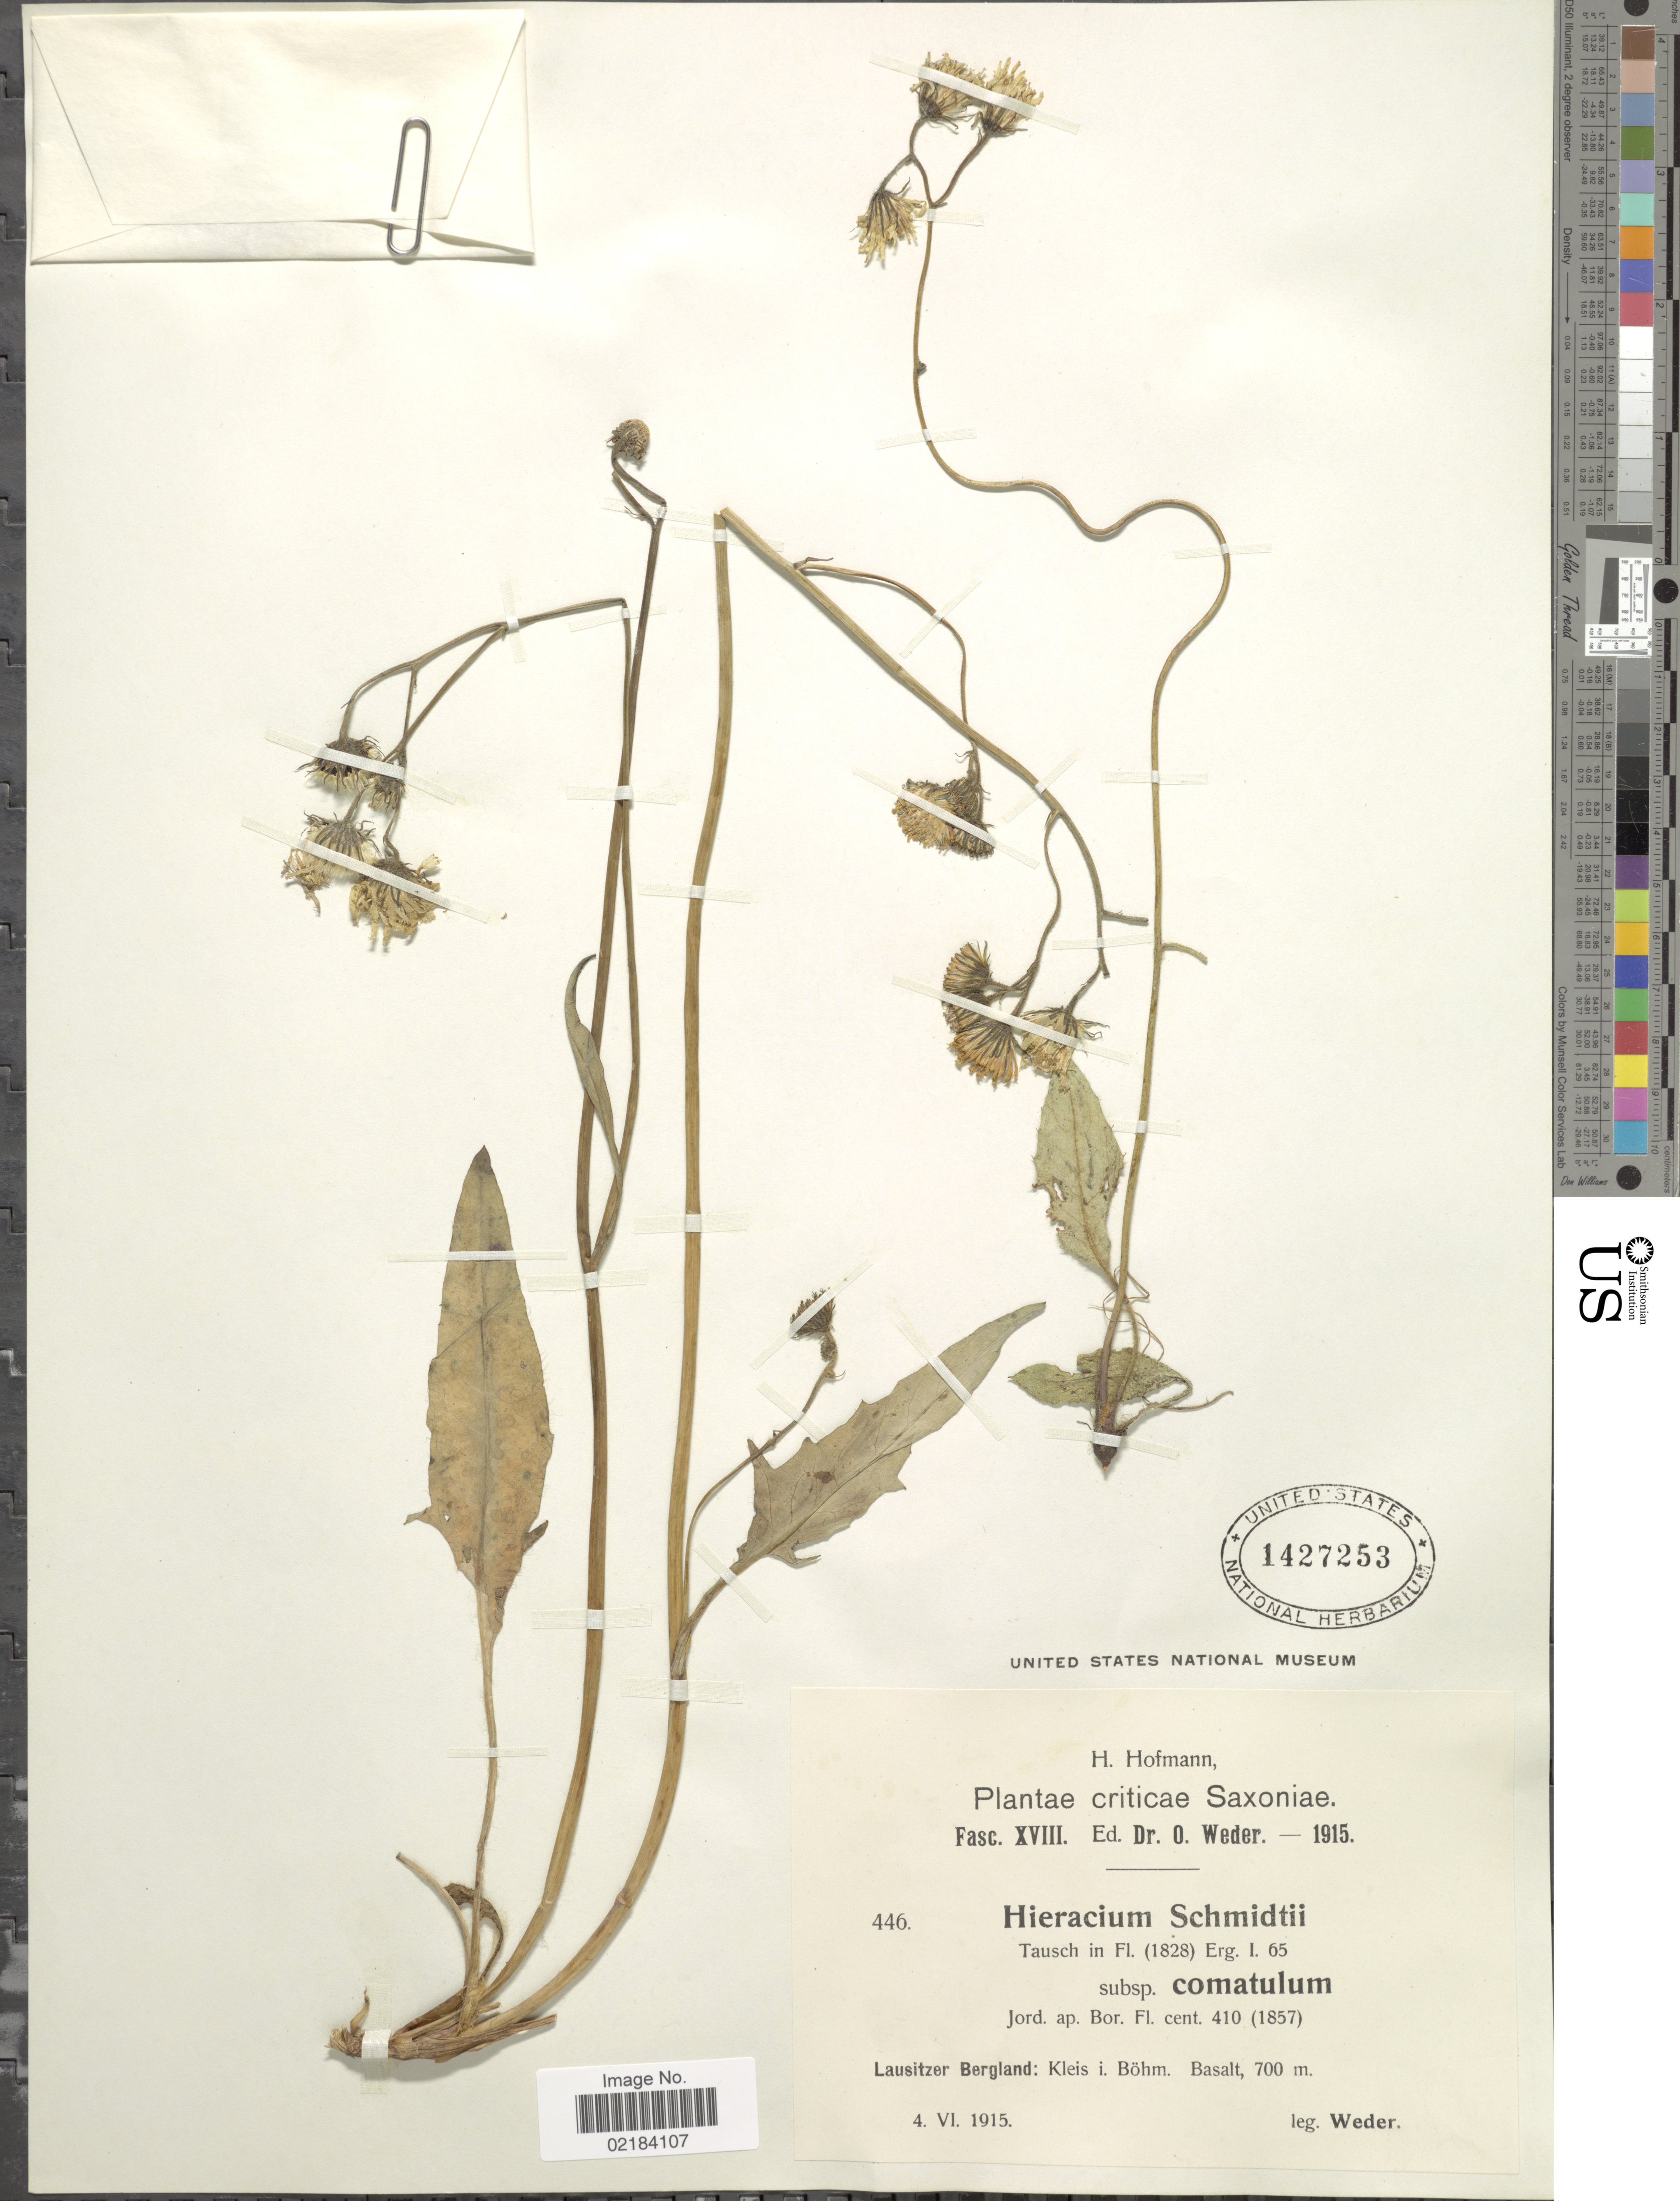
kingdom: Plantae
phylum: Tracheophyta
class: Magnoliopsida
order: Asterales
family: Asteraceae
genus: Hieracium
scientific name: Hieracium schmidtii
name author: Tausch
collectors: Weder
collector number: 446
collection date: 1915-06-04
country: Germany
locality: Saxoniae, Lausitzer Bergland: Kleis i. Böhm. Basalt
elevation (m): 700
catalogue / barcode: US 1427253